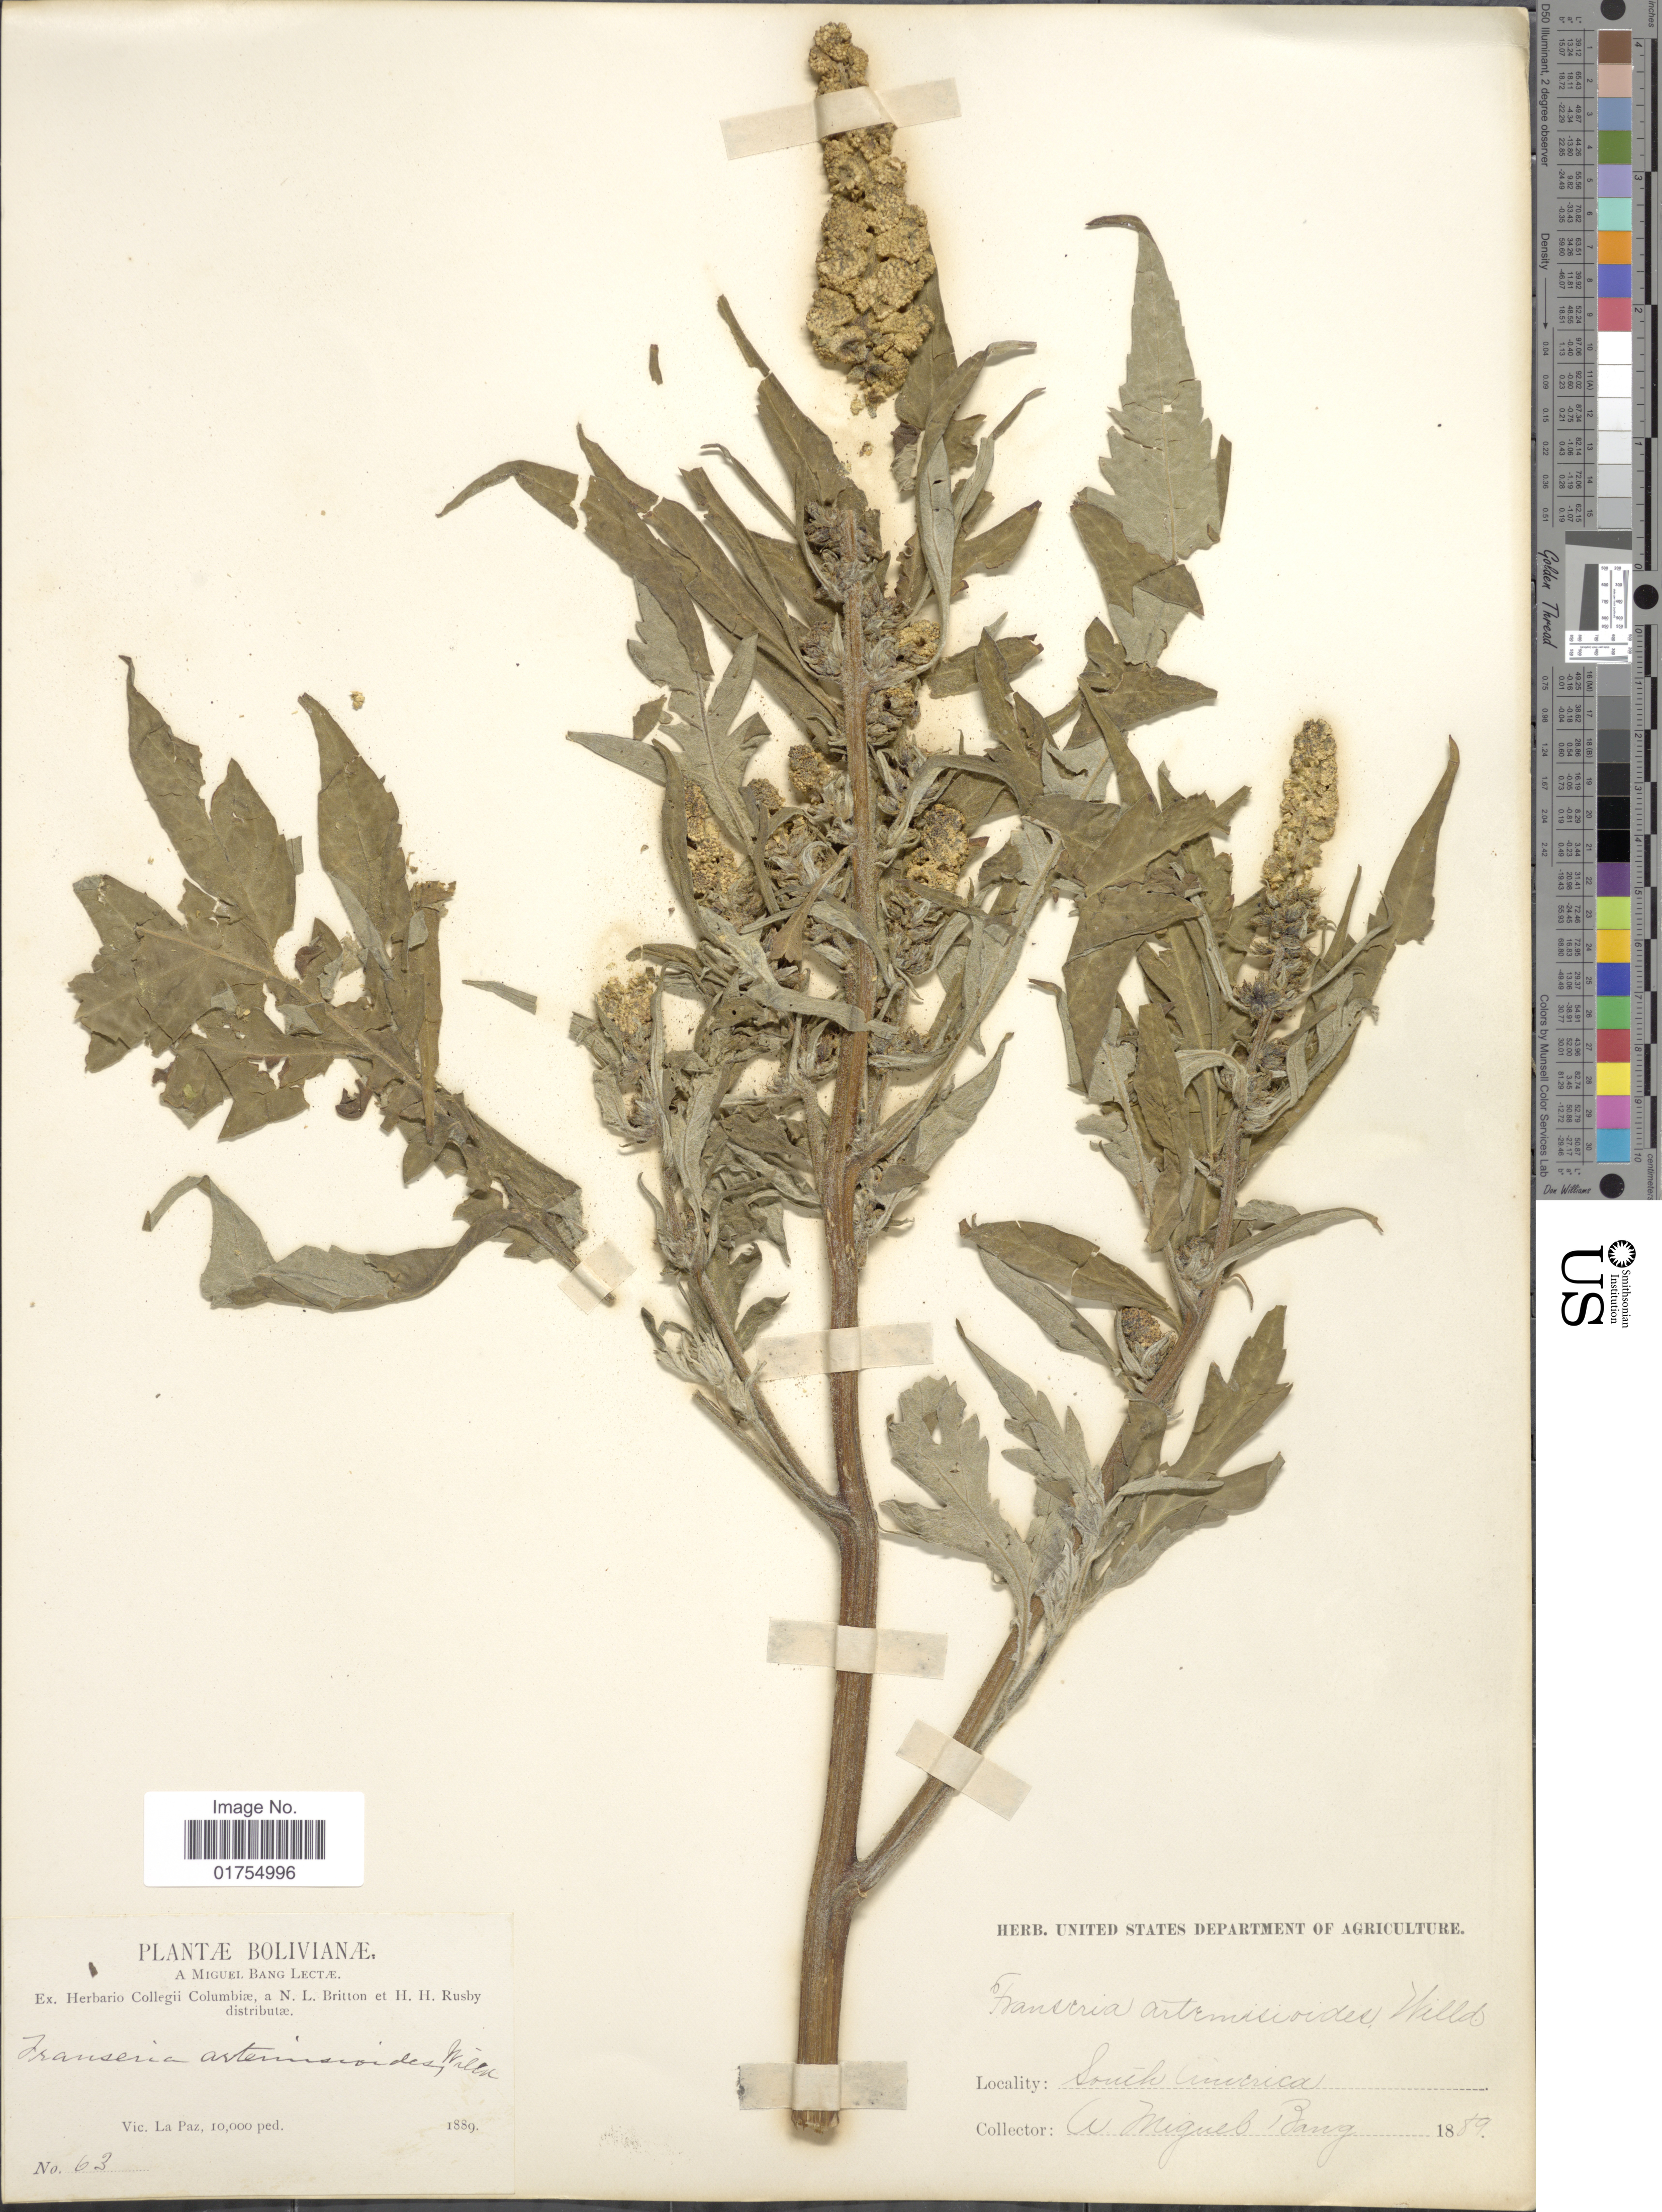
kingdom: Plantae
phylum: Tracheophyta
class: Magnoliopsida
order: Asterales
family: Asteraceae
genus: Franseria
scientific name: Franseria artemisioides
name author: Willd.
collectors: M. Bang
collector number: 63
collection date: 1889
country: Bolivia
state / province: La Paz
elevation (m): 3048